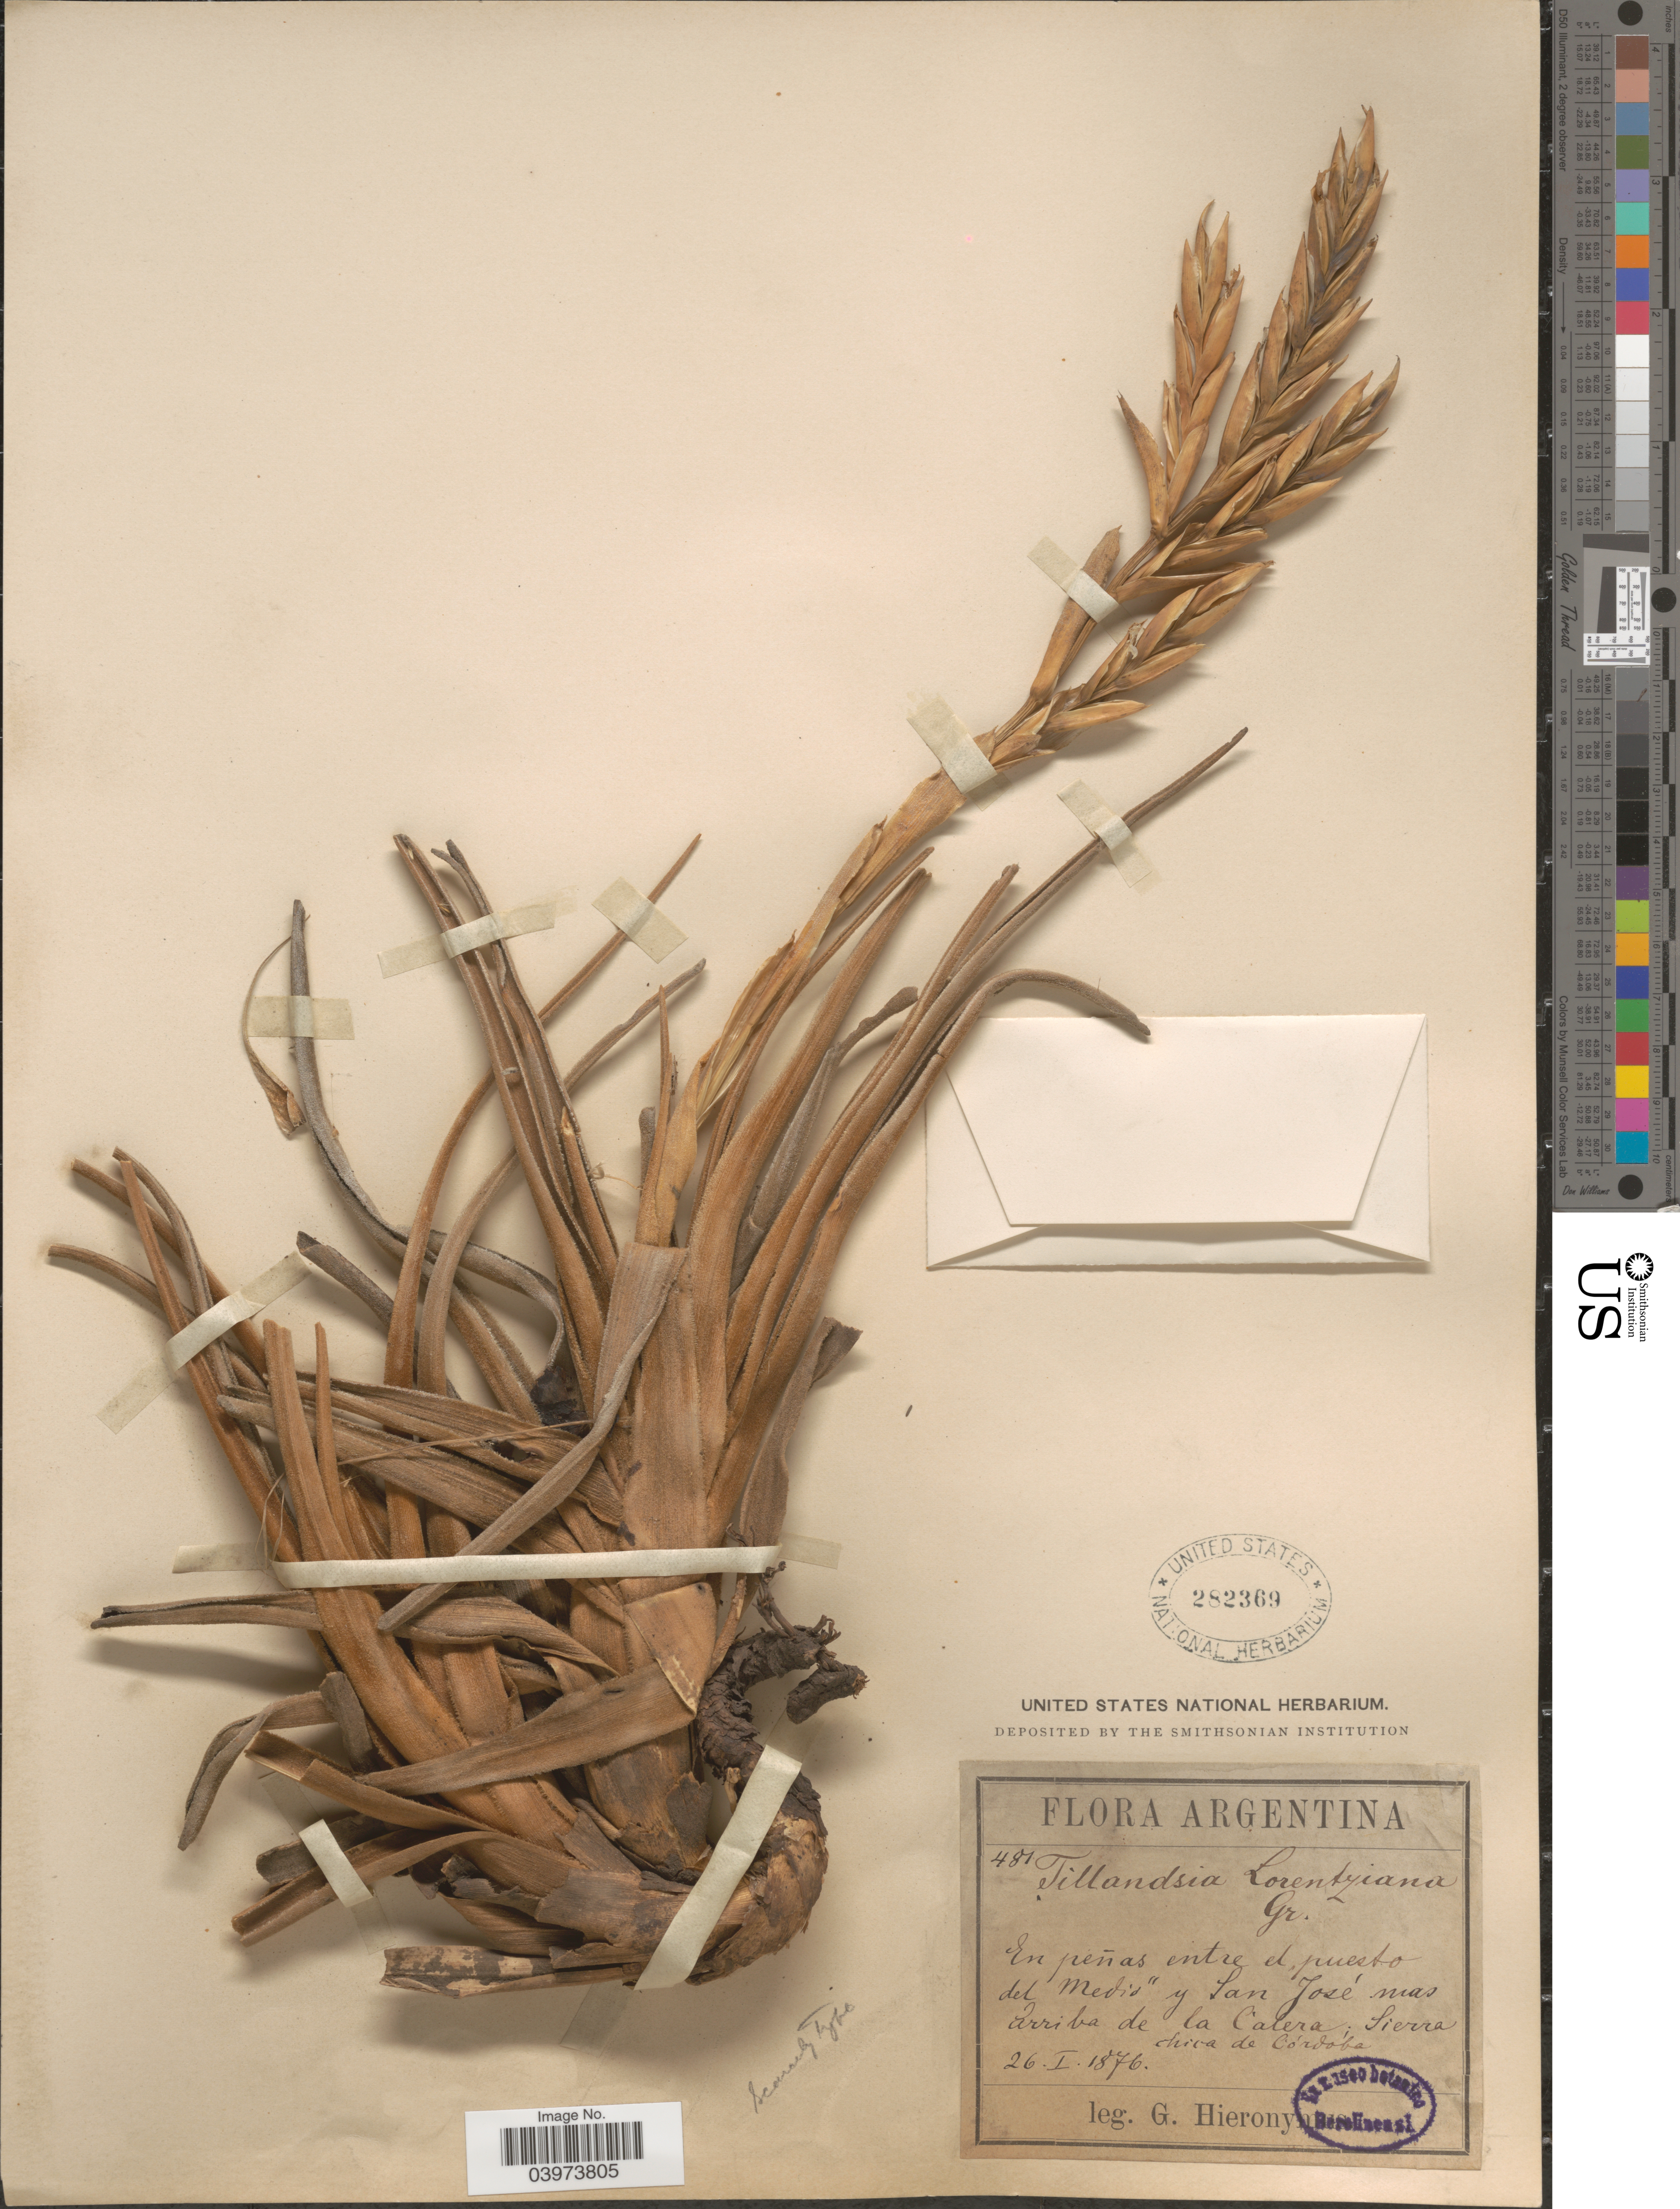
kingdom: Plantae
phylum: Tracheophyta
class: Liliopsida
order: Poales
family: Bromeliaceae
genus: Tillandsia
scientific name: Tillandsia lorentziana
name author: Griseb.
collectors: G. H. Hieronymus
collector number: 481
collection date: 1876-01-26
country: Argentina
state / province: Cordoba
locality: En peñas entre el puesto del Medio y San José mas arriba de la Calera; Sierra chica de Córdoba.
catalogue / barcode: US 282369